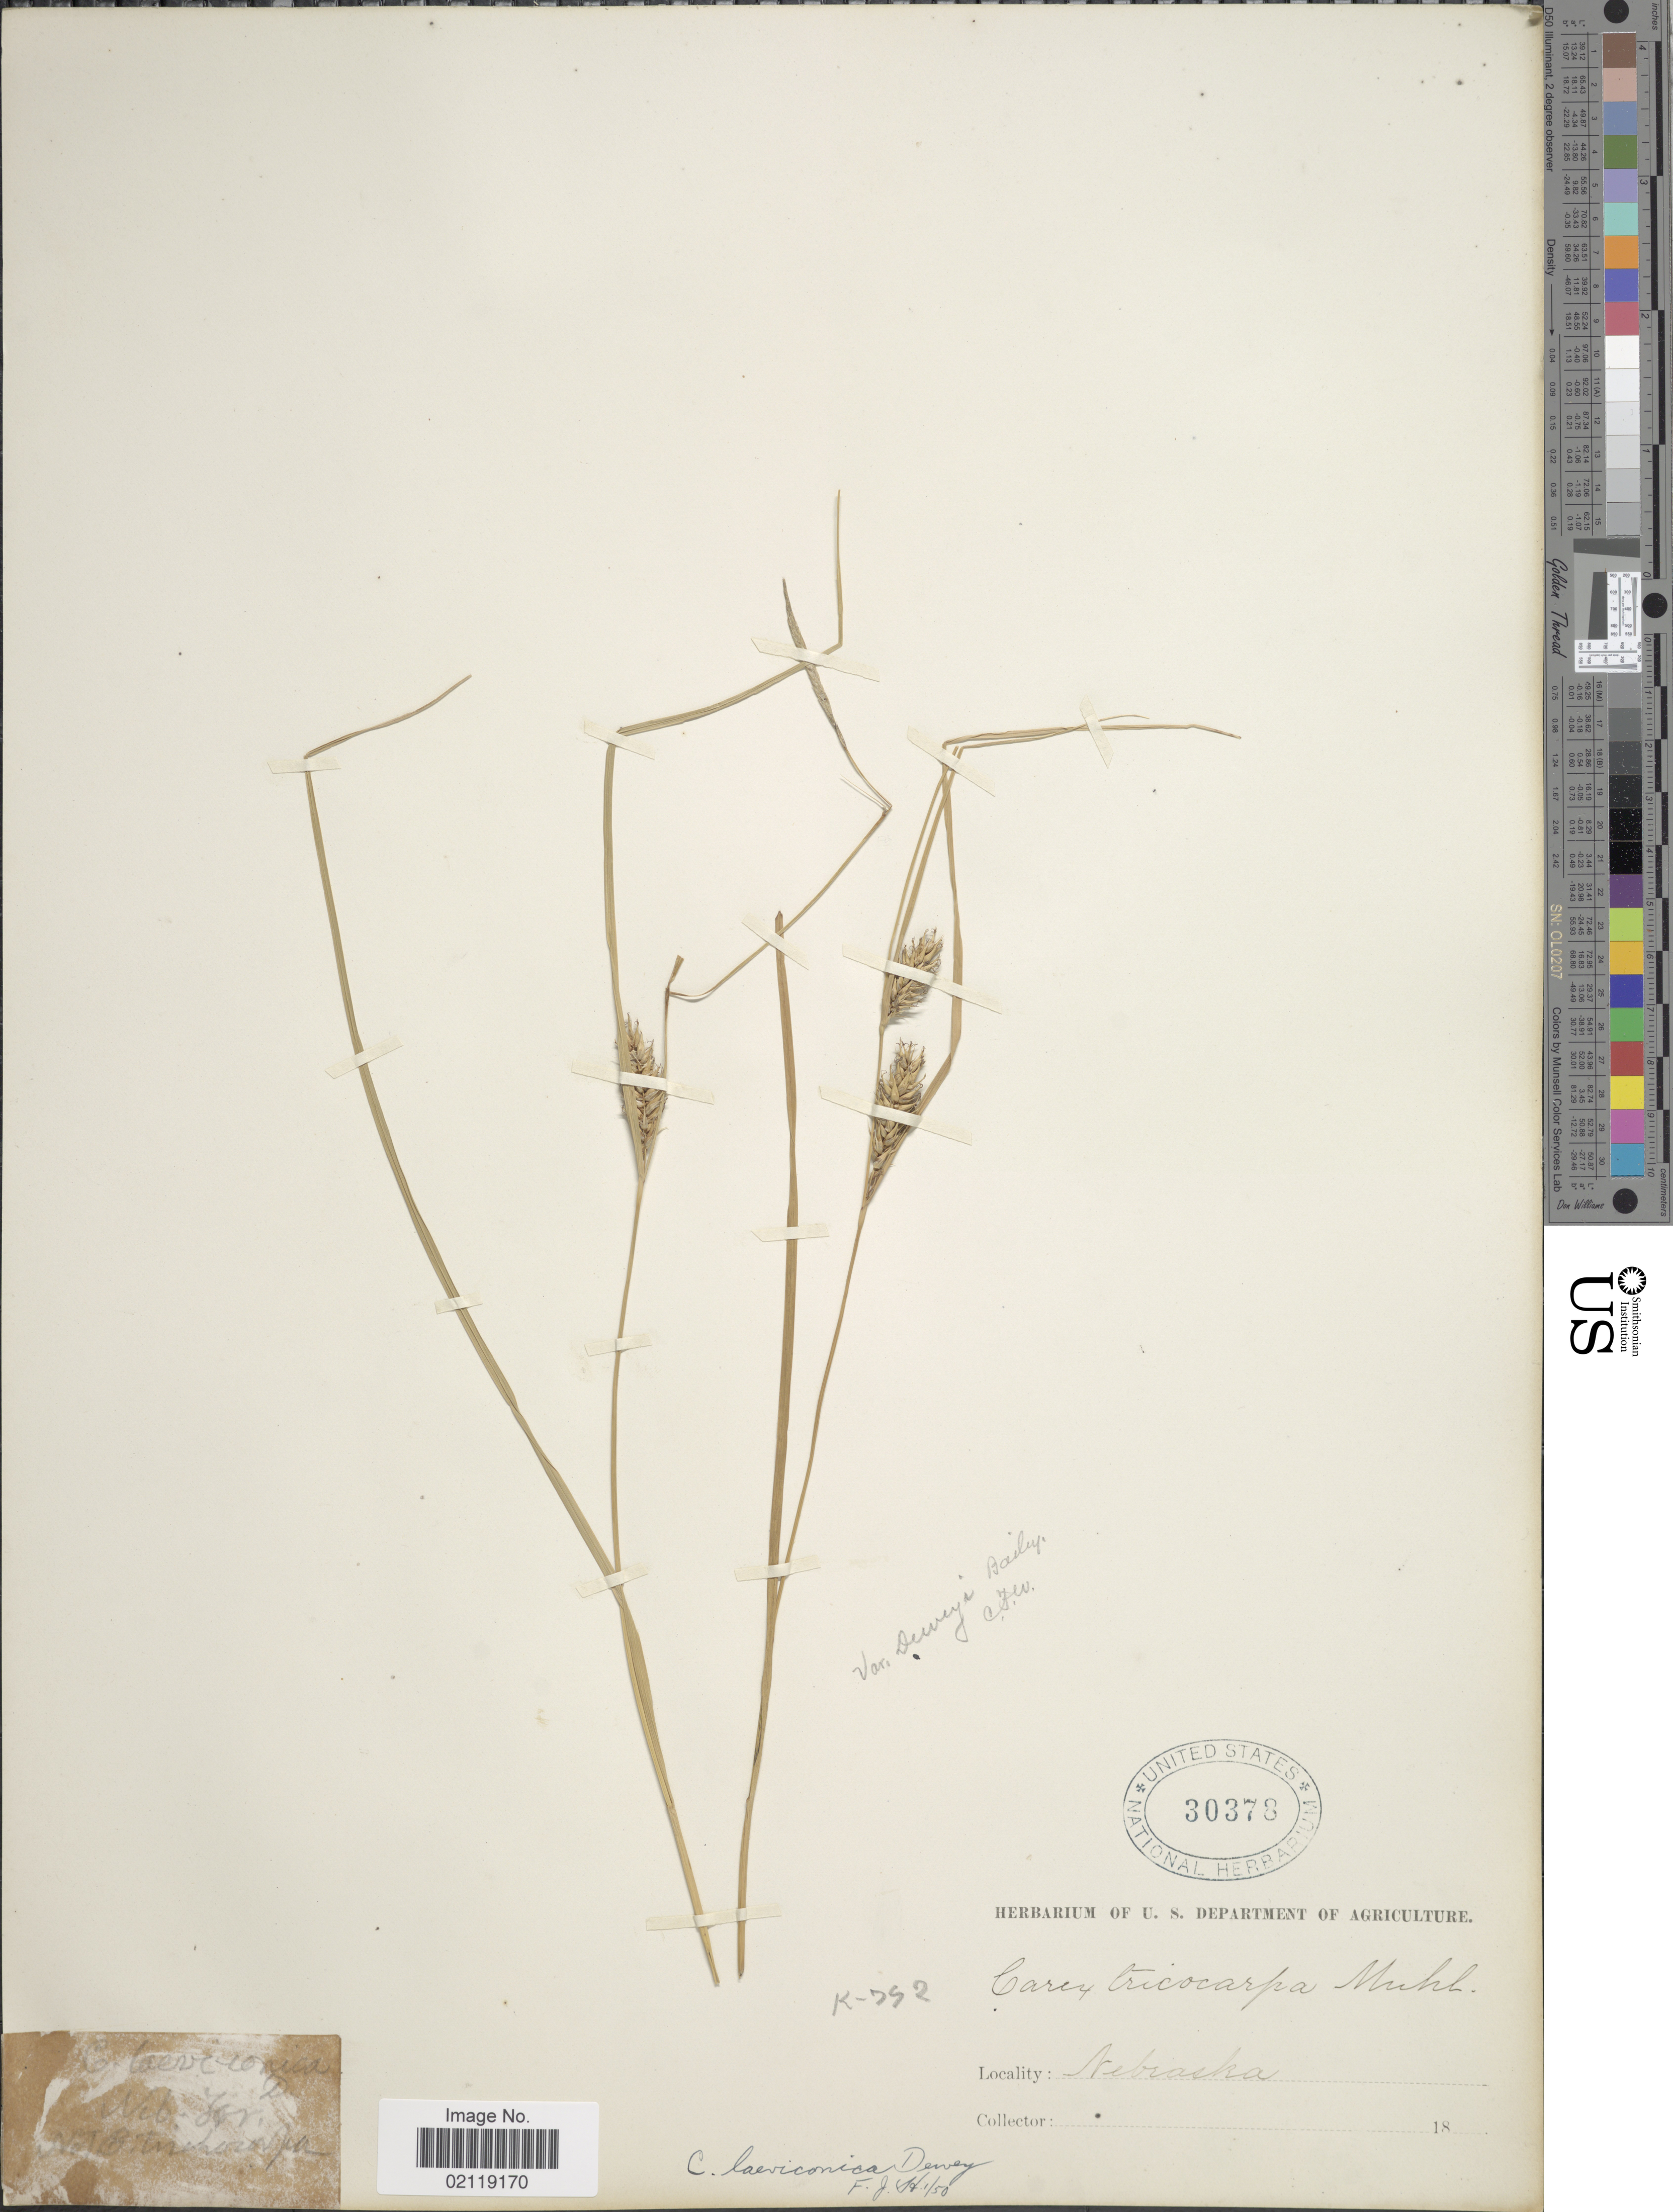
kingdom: Plantae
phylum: Tracheophyta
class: Liliopsida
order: Poales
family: Cyperaceae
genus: Carex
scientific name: Carex laeviconica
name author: Dewey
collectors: U.S. Department of Agriculture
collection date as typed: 18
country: United States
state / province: Nebraska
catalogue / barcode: US 30378